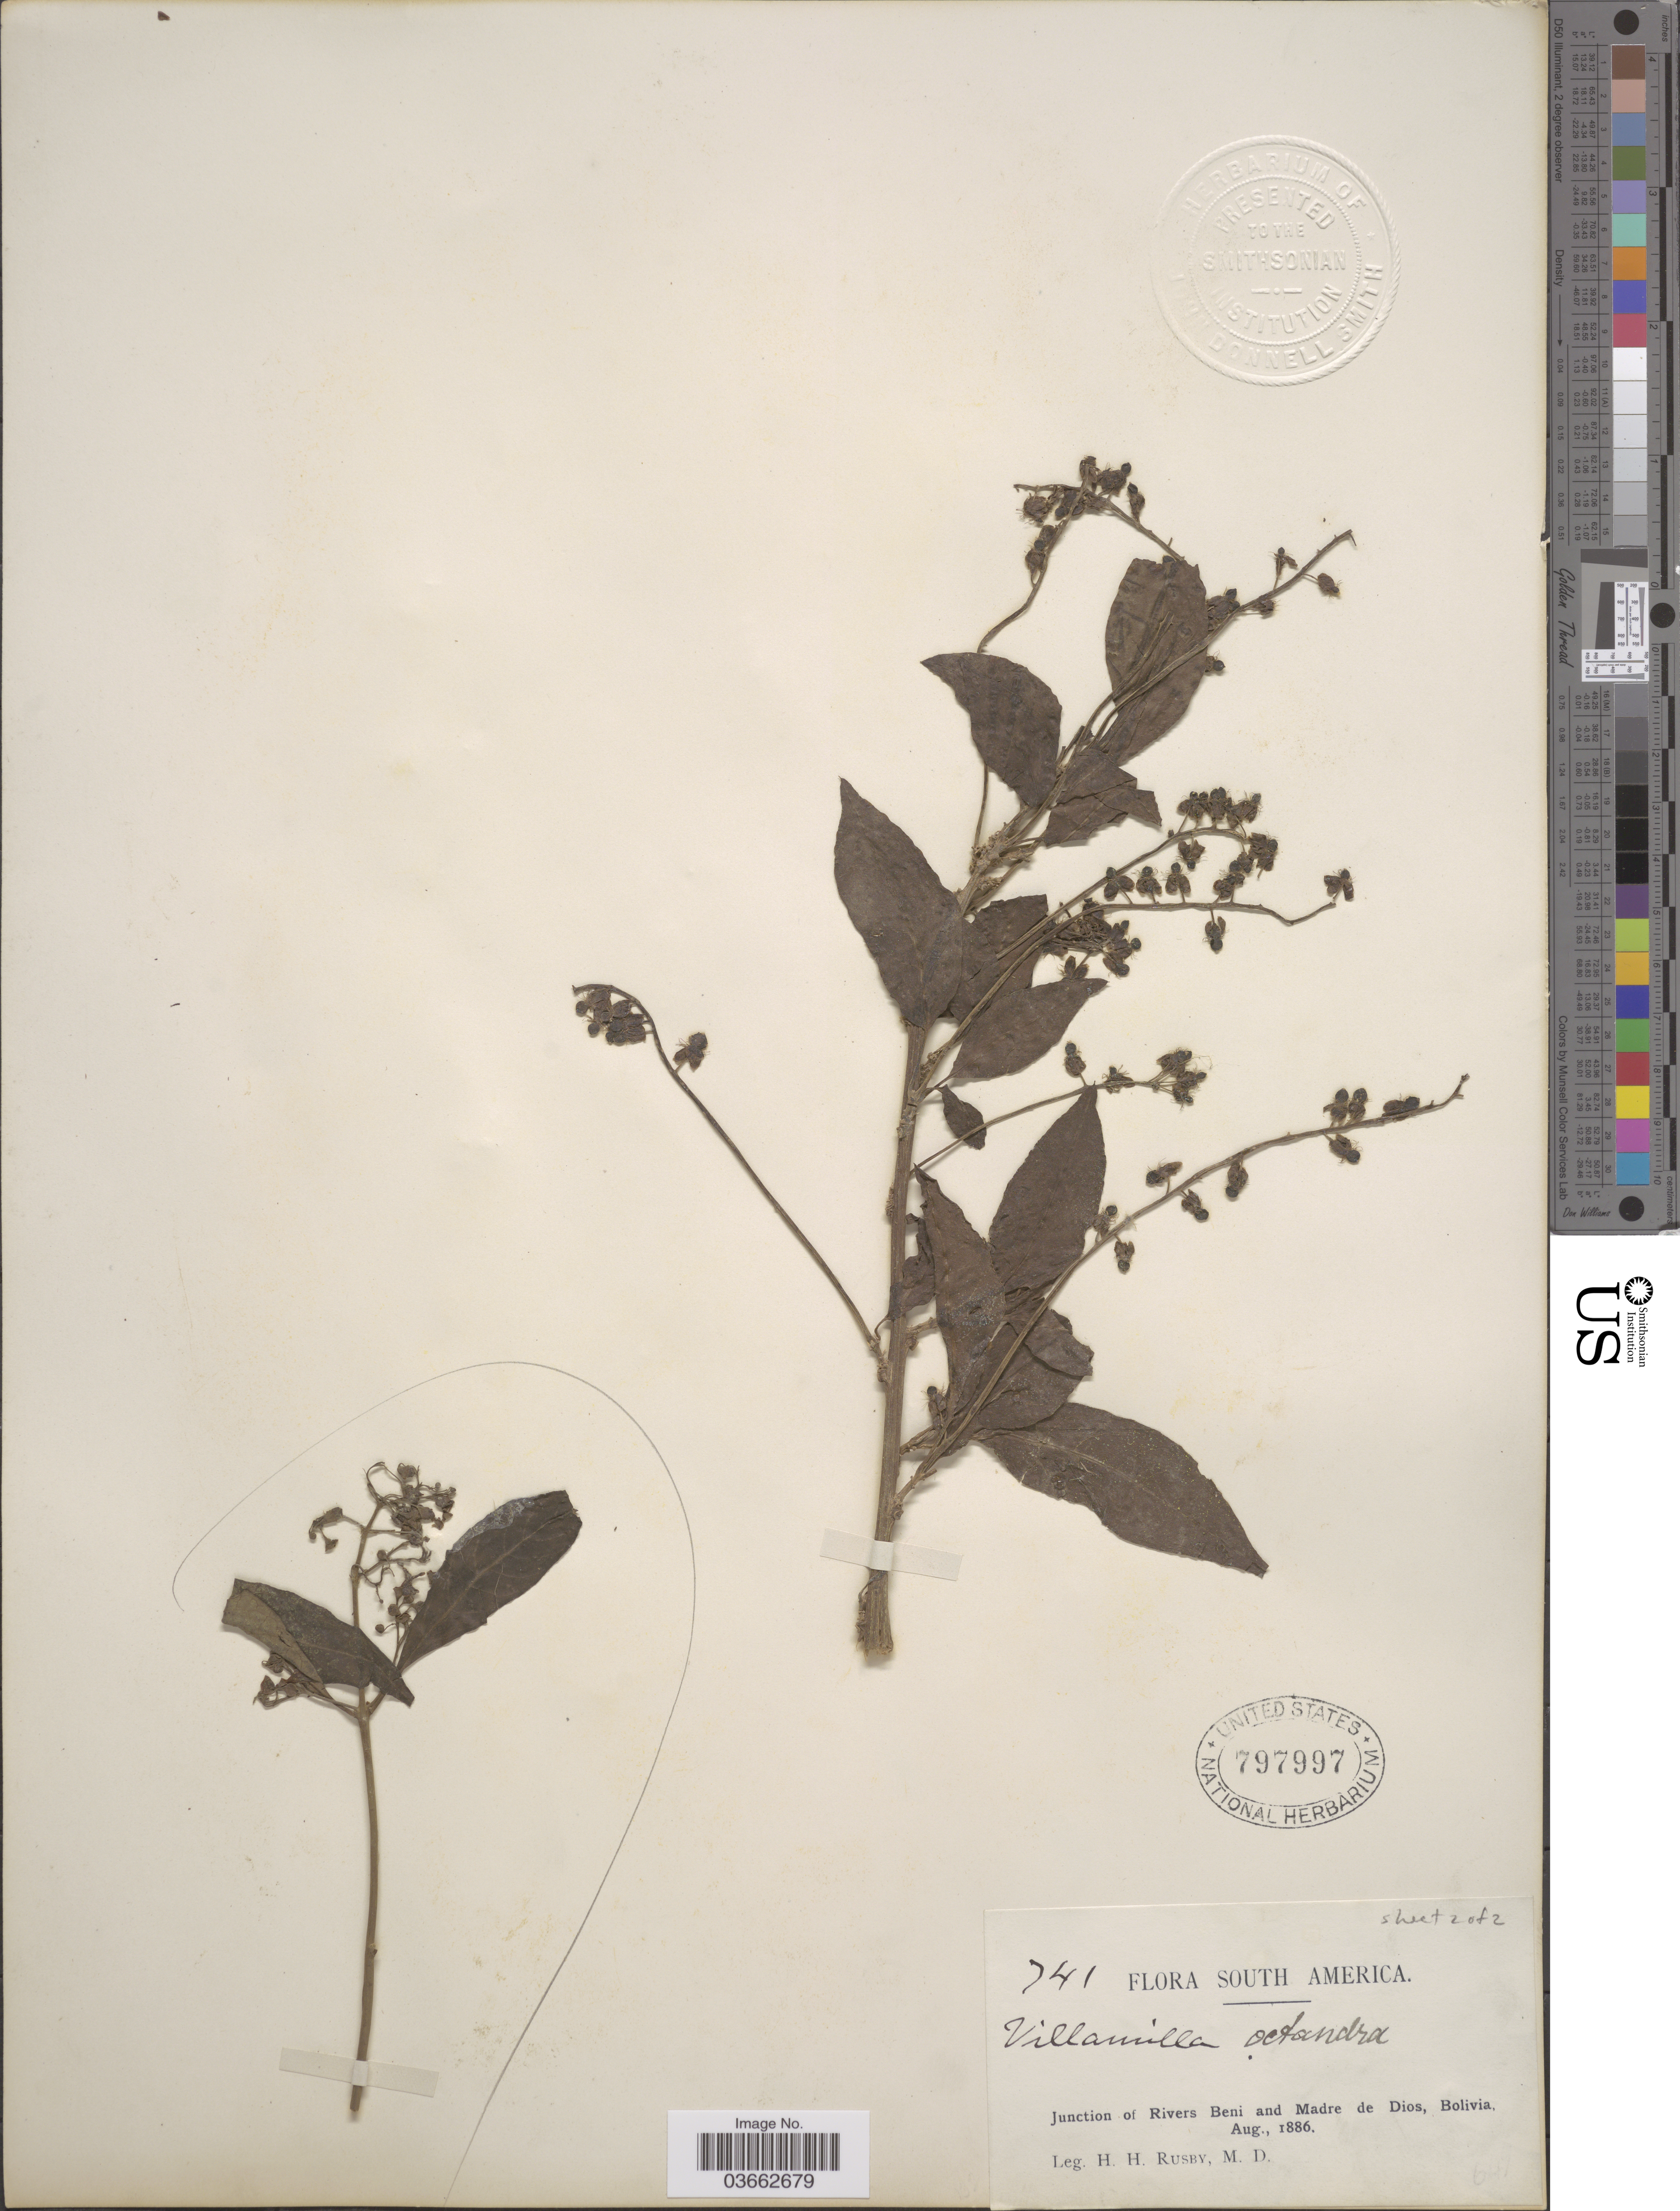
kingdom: Plantae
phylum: Tracheophyta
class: Magnoliopsida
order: Caryophyllales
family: Phytolaccaceae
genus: Trichostigma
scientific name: Trichostigma octandrum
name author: (L.) H. Walter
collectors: H. H. Rusby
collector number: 741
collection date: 1886-08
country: Bolivia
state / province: Beni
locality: Junction of Rivers Beni and Madre de Dios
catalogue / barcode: US 797997